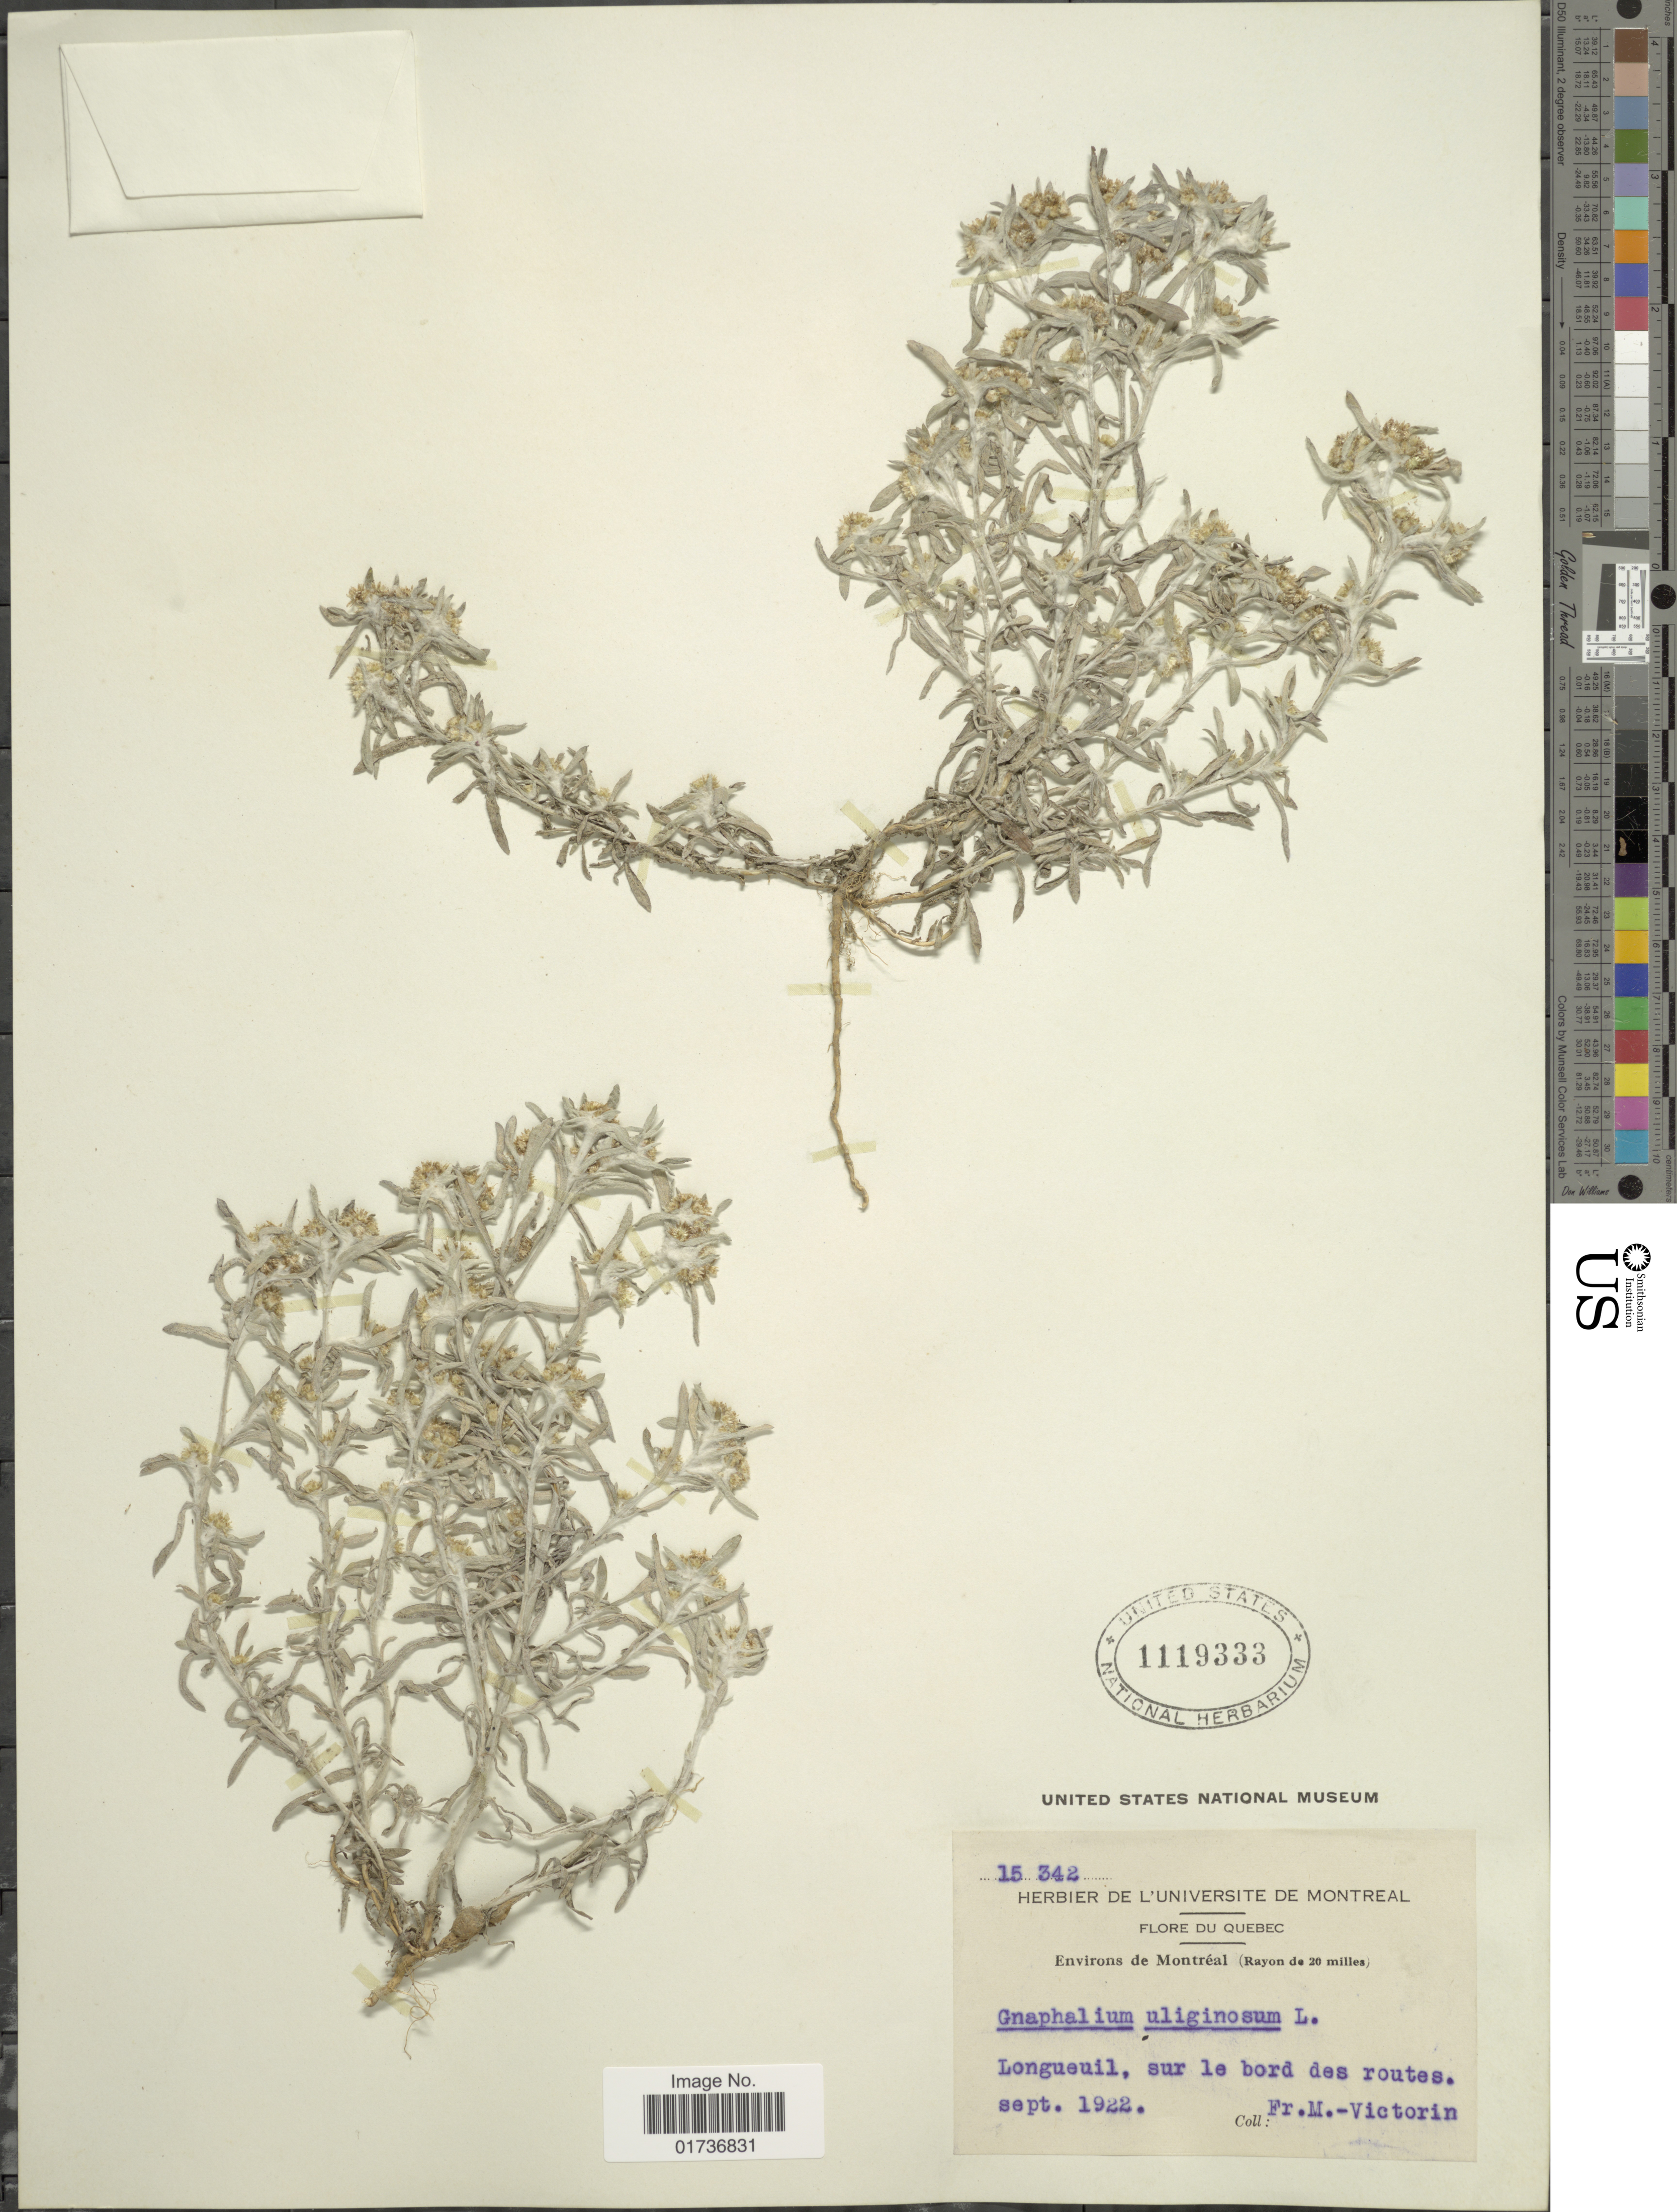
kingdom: Plantae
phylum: Tracheophyta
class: Magnoliopsida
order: Asterales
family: Asteraceae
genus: Gnaphalium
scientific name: Gnaphalium uliginosum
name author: L.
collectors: Fr. Marie-Victorin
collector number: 15342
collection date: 1922-09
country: Canada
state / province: Quebec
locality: Environs de Montréal (Rayon de 20 miles) Longueuil, sur le bord des routes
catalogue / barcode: US 1119333